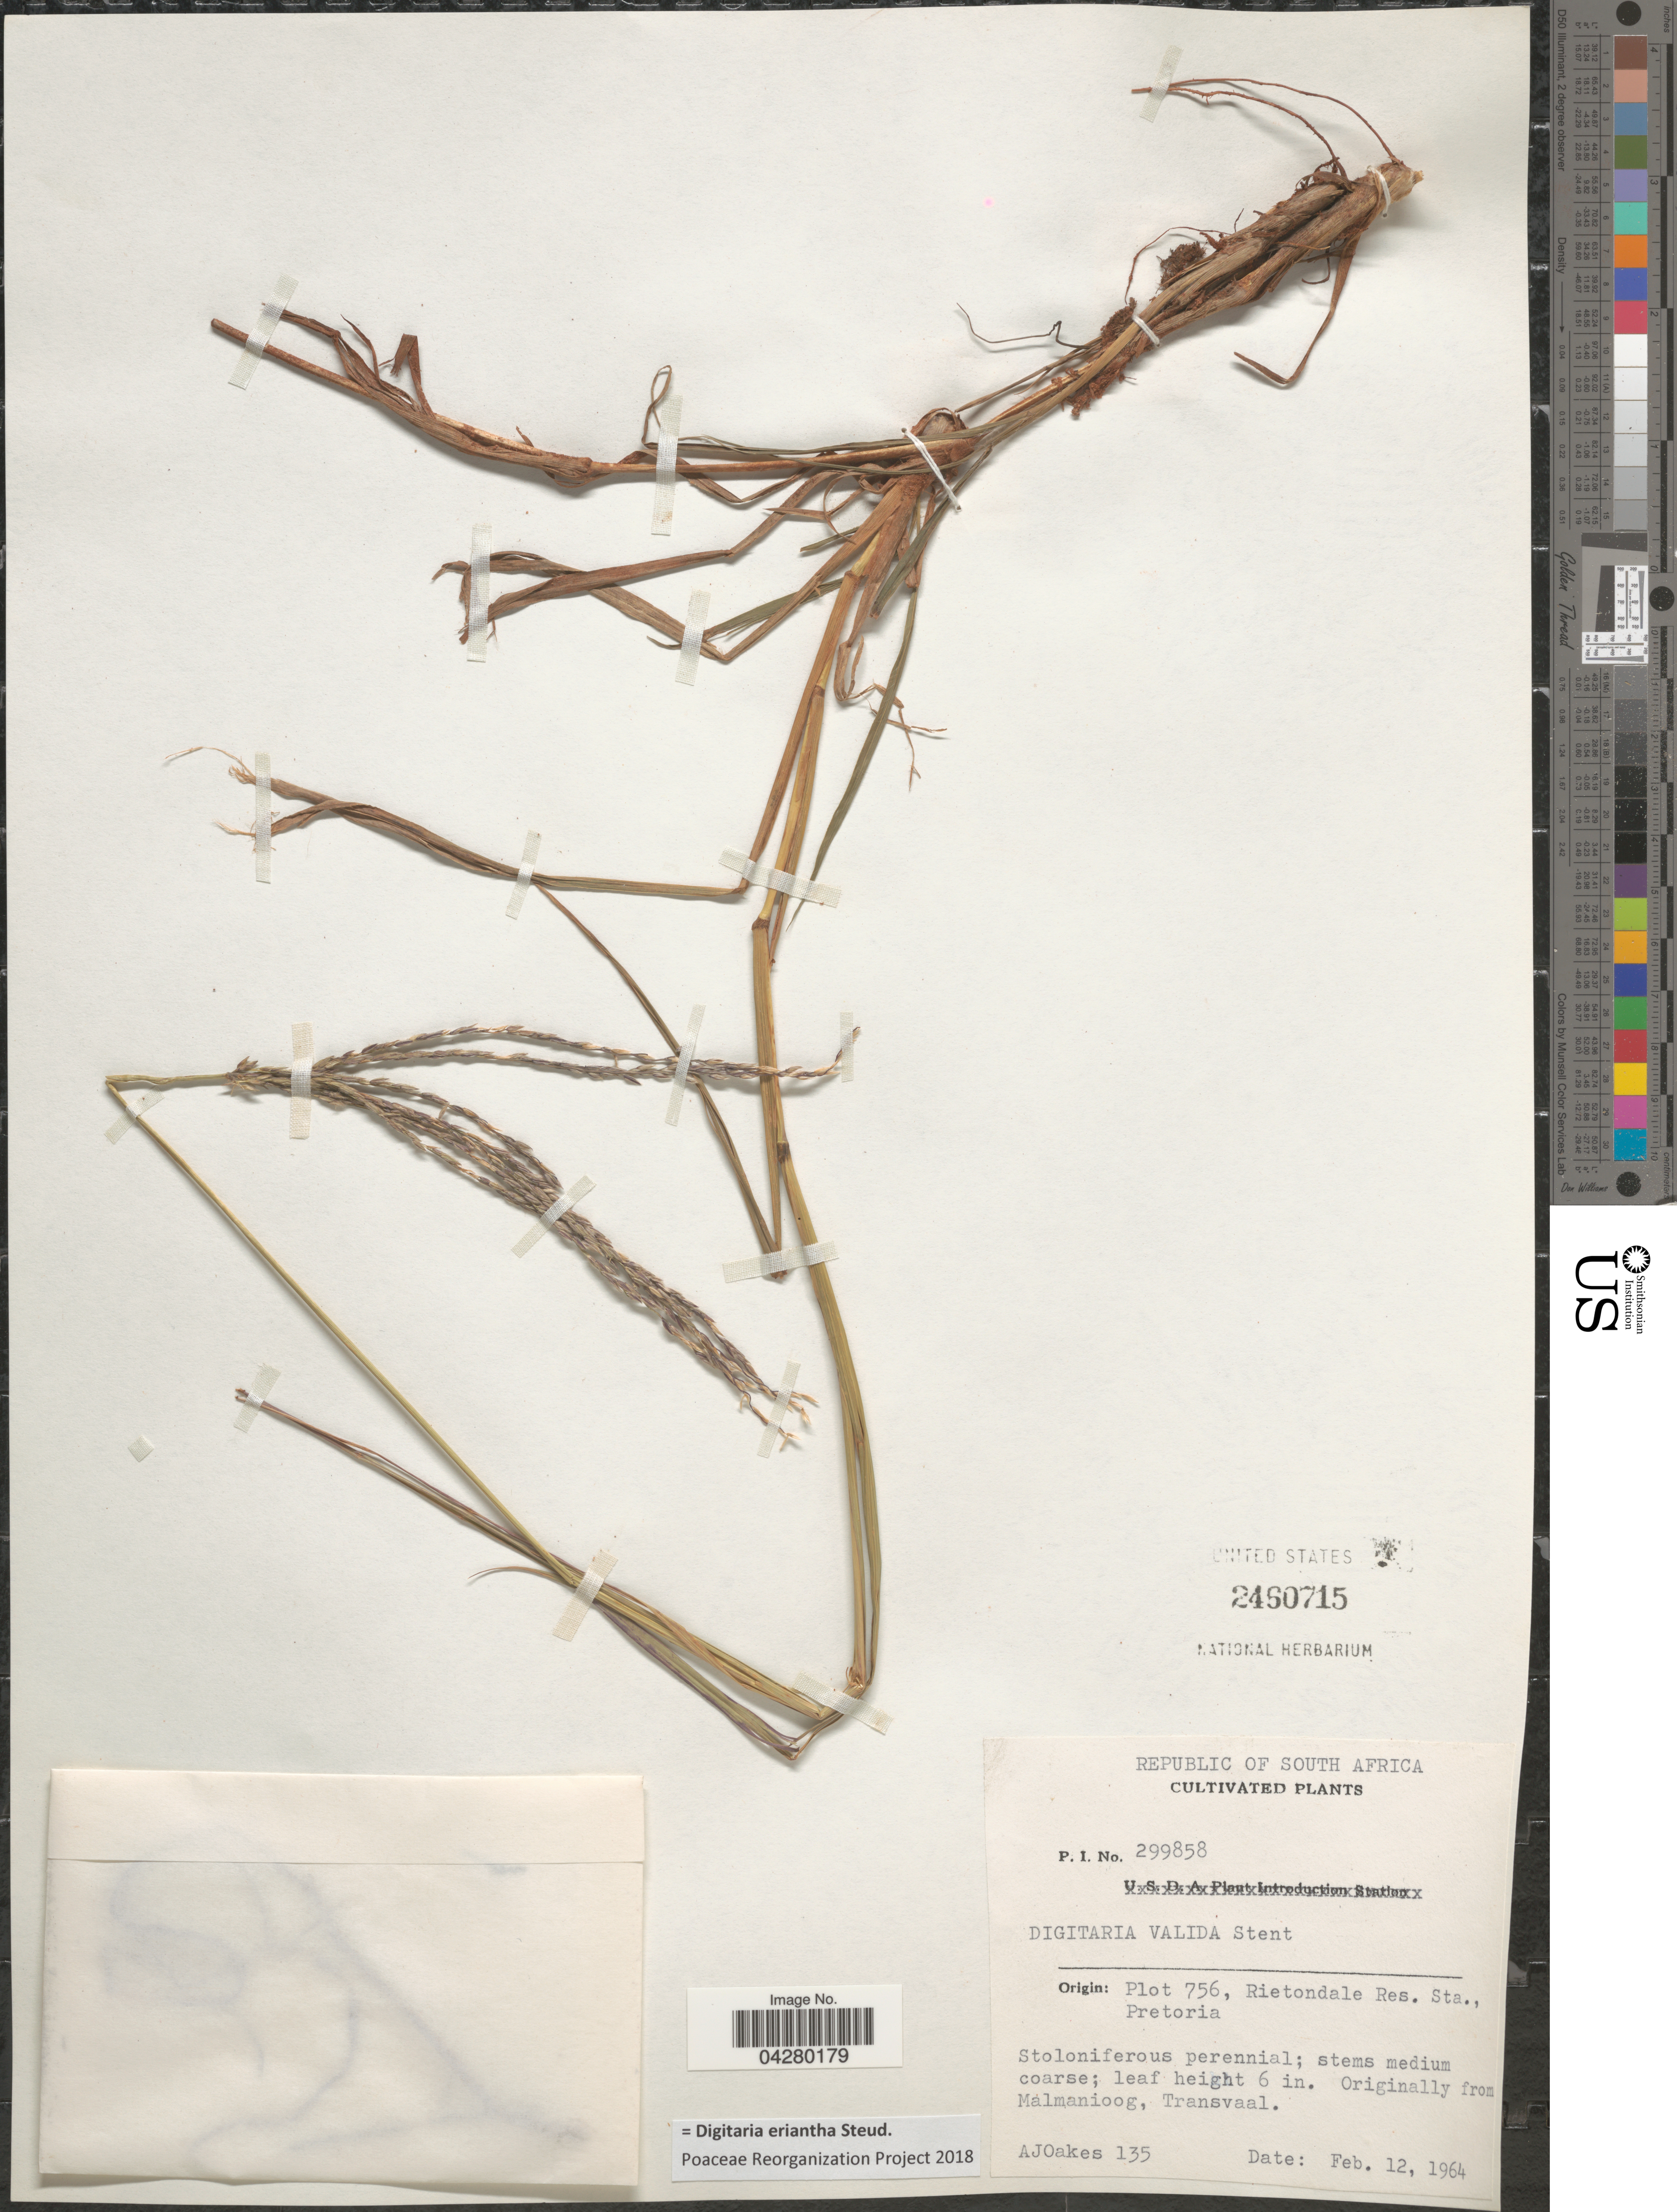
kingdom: Plantae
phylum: Tracheophyta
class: Liliopsida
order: Poales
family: Poaceae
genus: Digitaria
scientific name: Digitaria eriantha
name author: Steud.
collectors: A. Oakes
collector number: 135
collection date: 1964-02-12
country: South Africa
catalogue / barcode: US 2460715